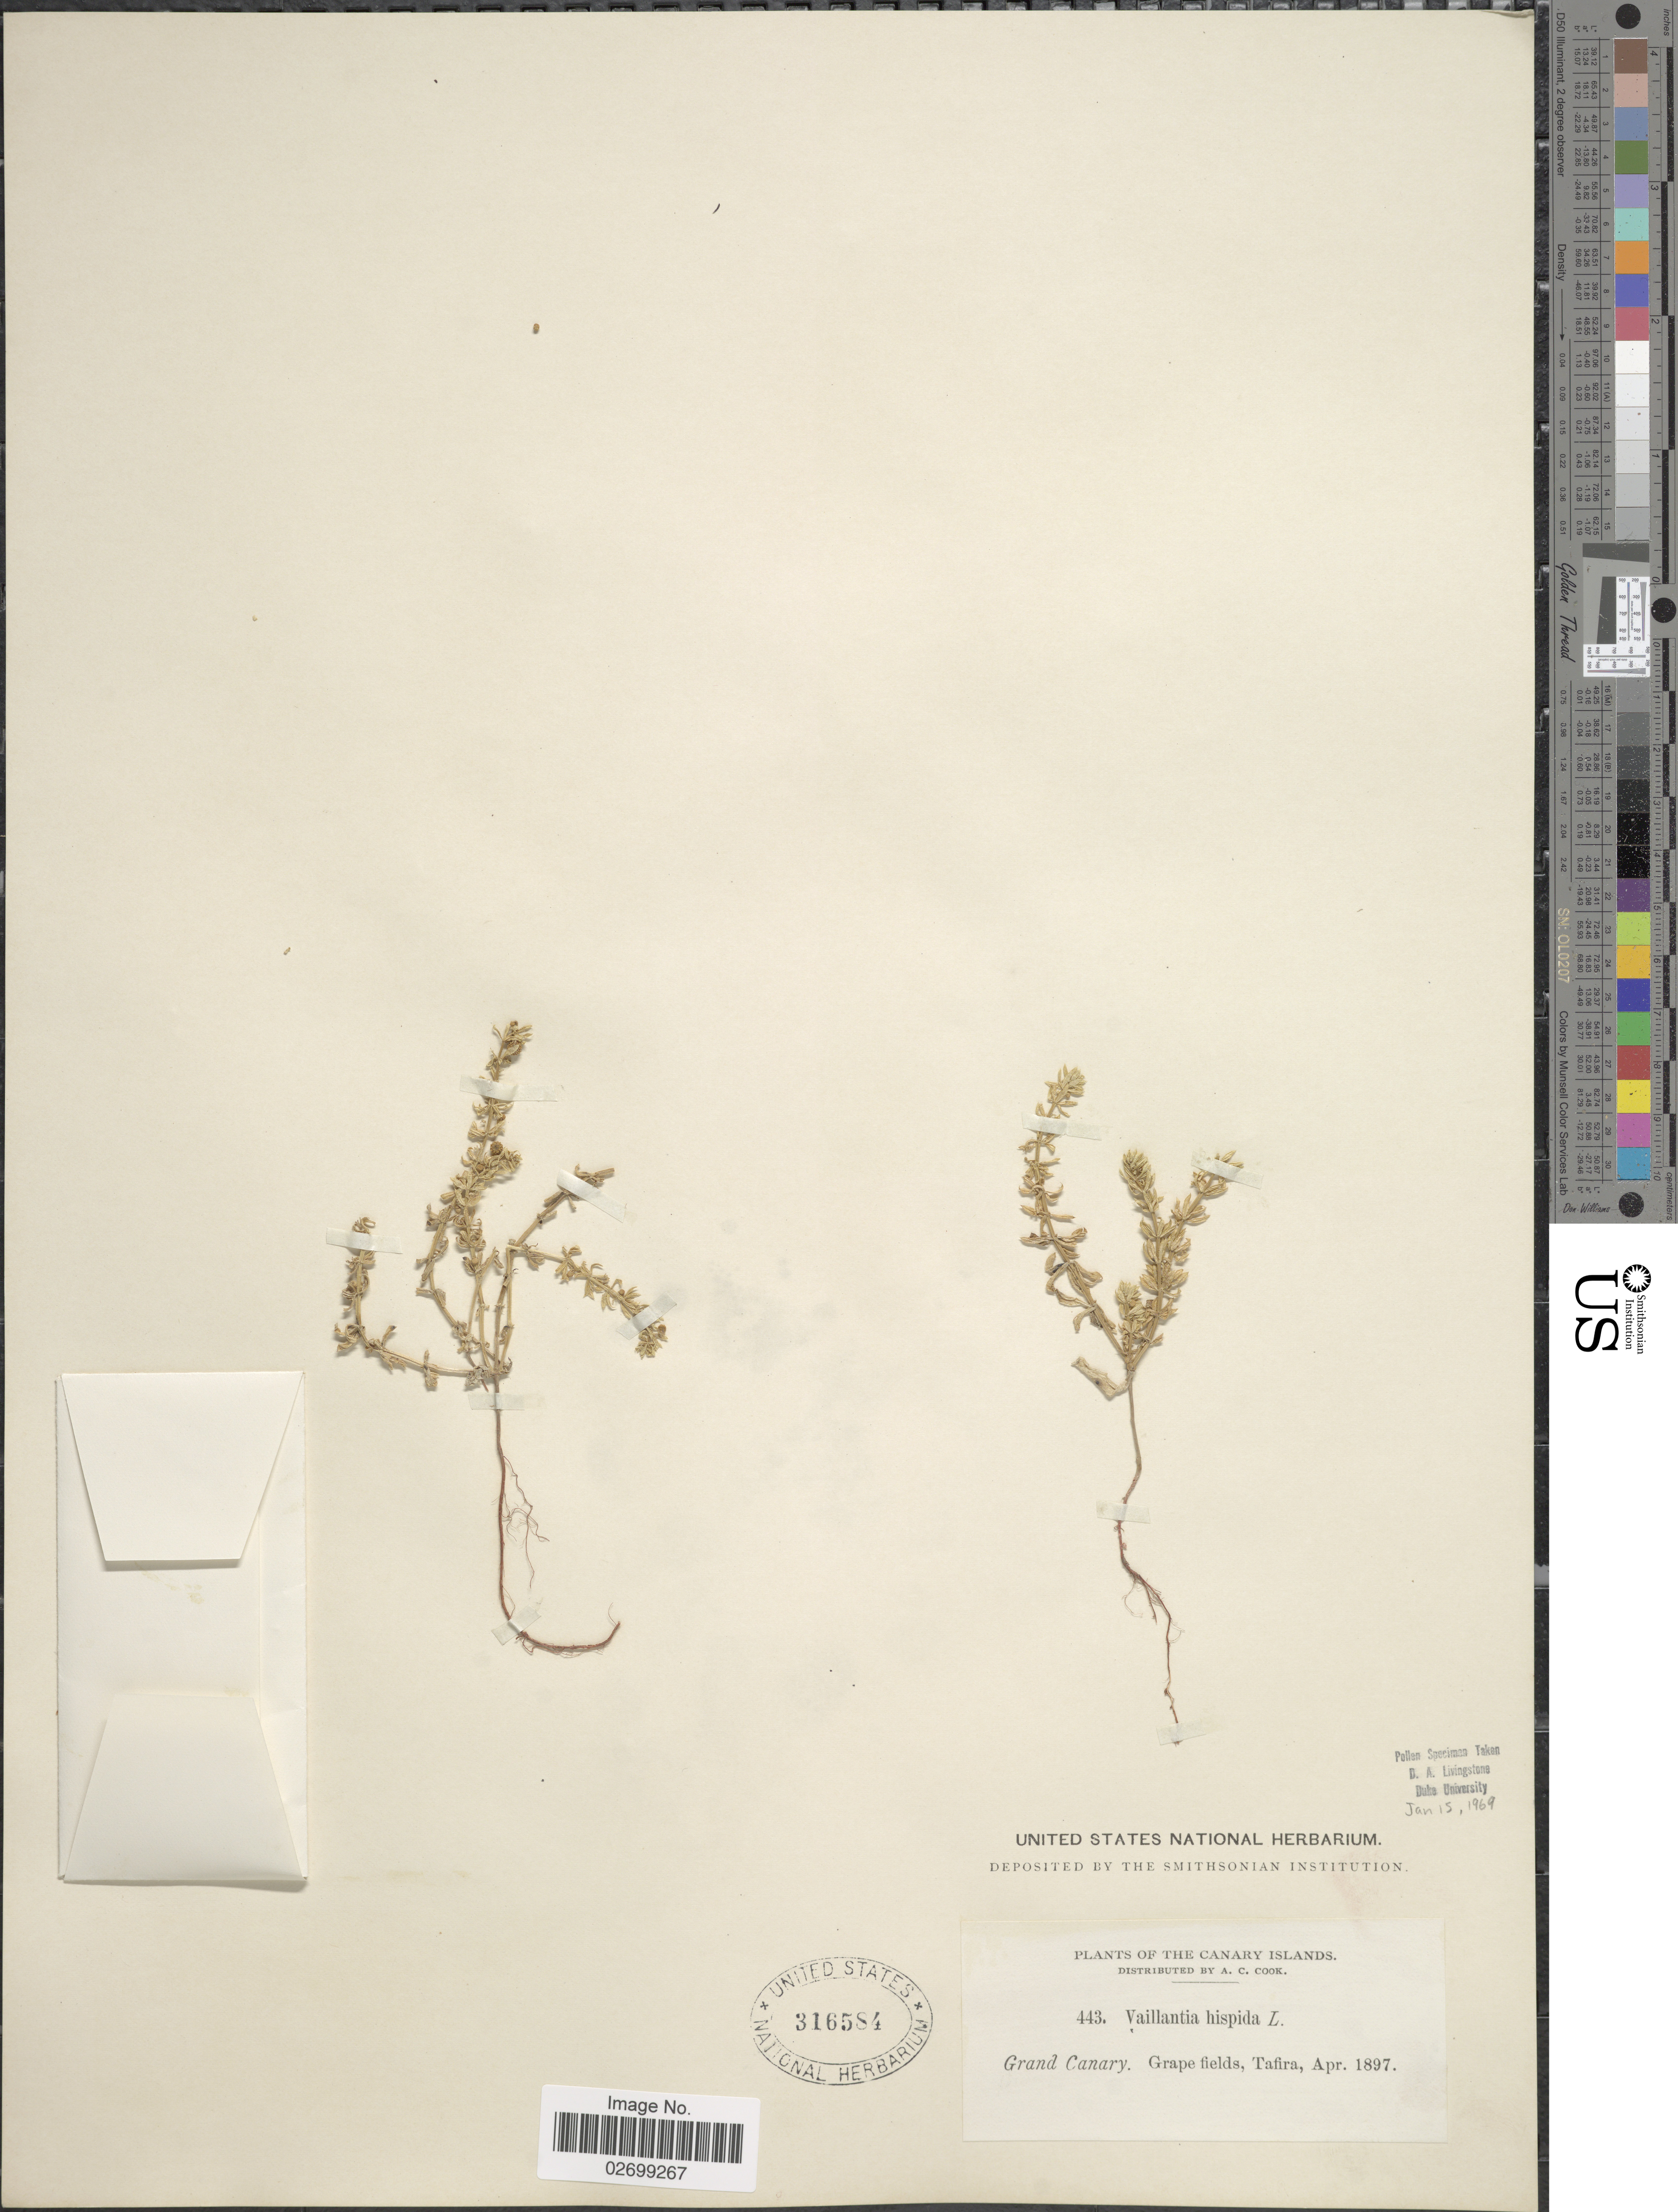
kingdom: Plantae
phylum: Tracheophyta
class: Magnoliopsida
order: Gentianales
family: Rubiaceae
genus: Valantia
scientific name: Valantia hispida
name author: L.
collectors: Alice C. Cook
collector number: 443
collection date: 1897-04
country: Spain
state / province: Canarias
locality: Canary Islands, Grand Canary, grape fields, Tafira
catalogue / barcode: US 316584